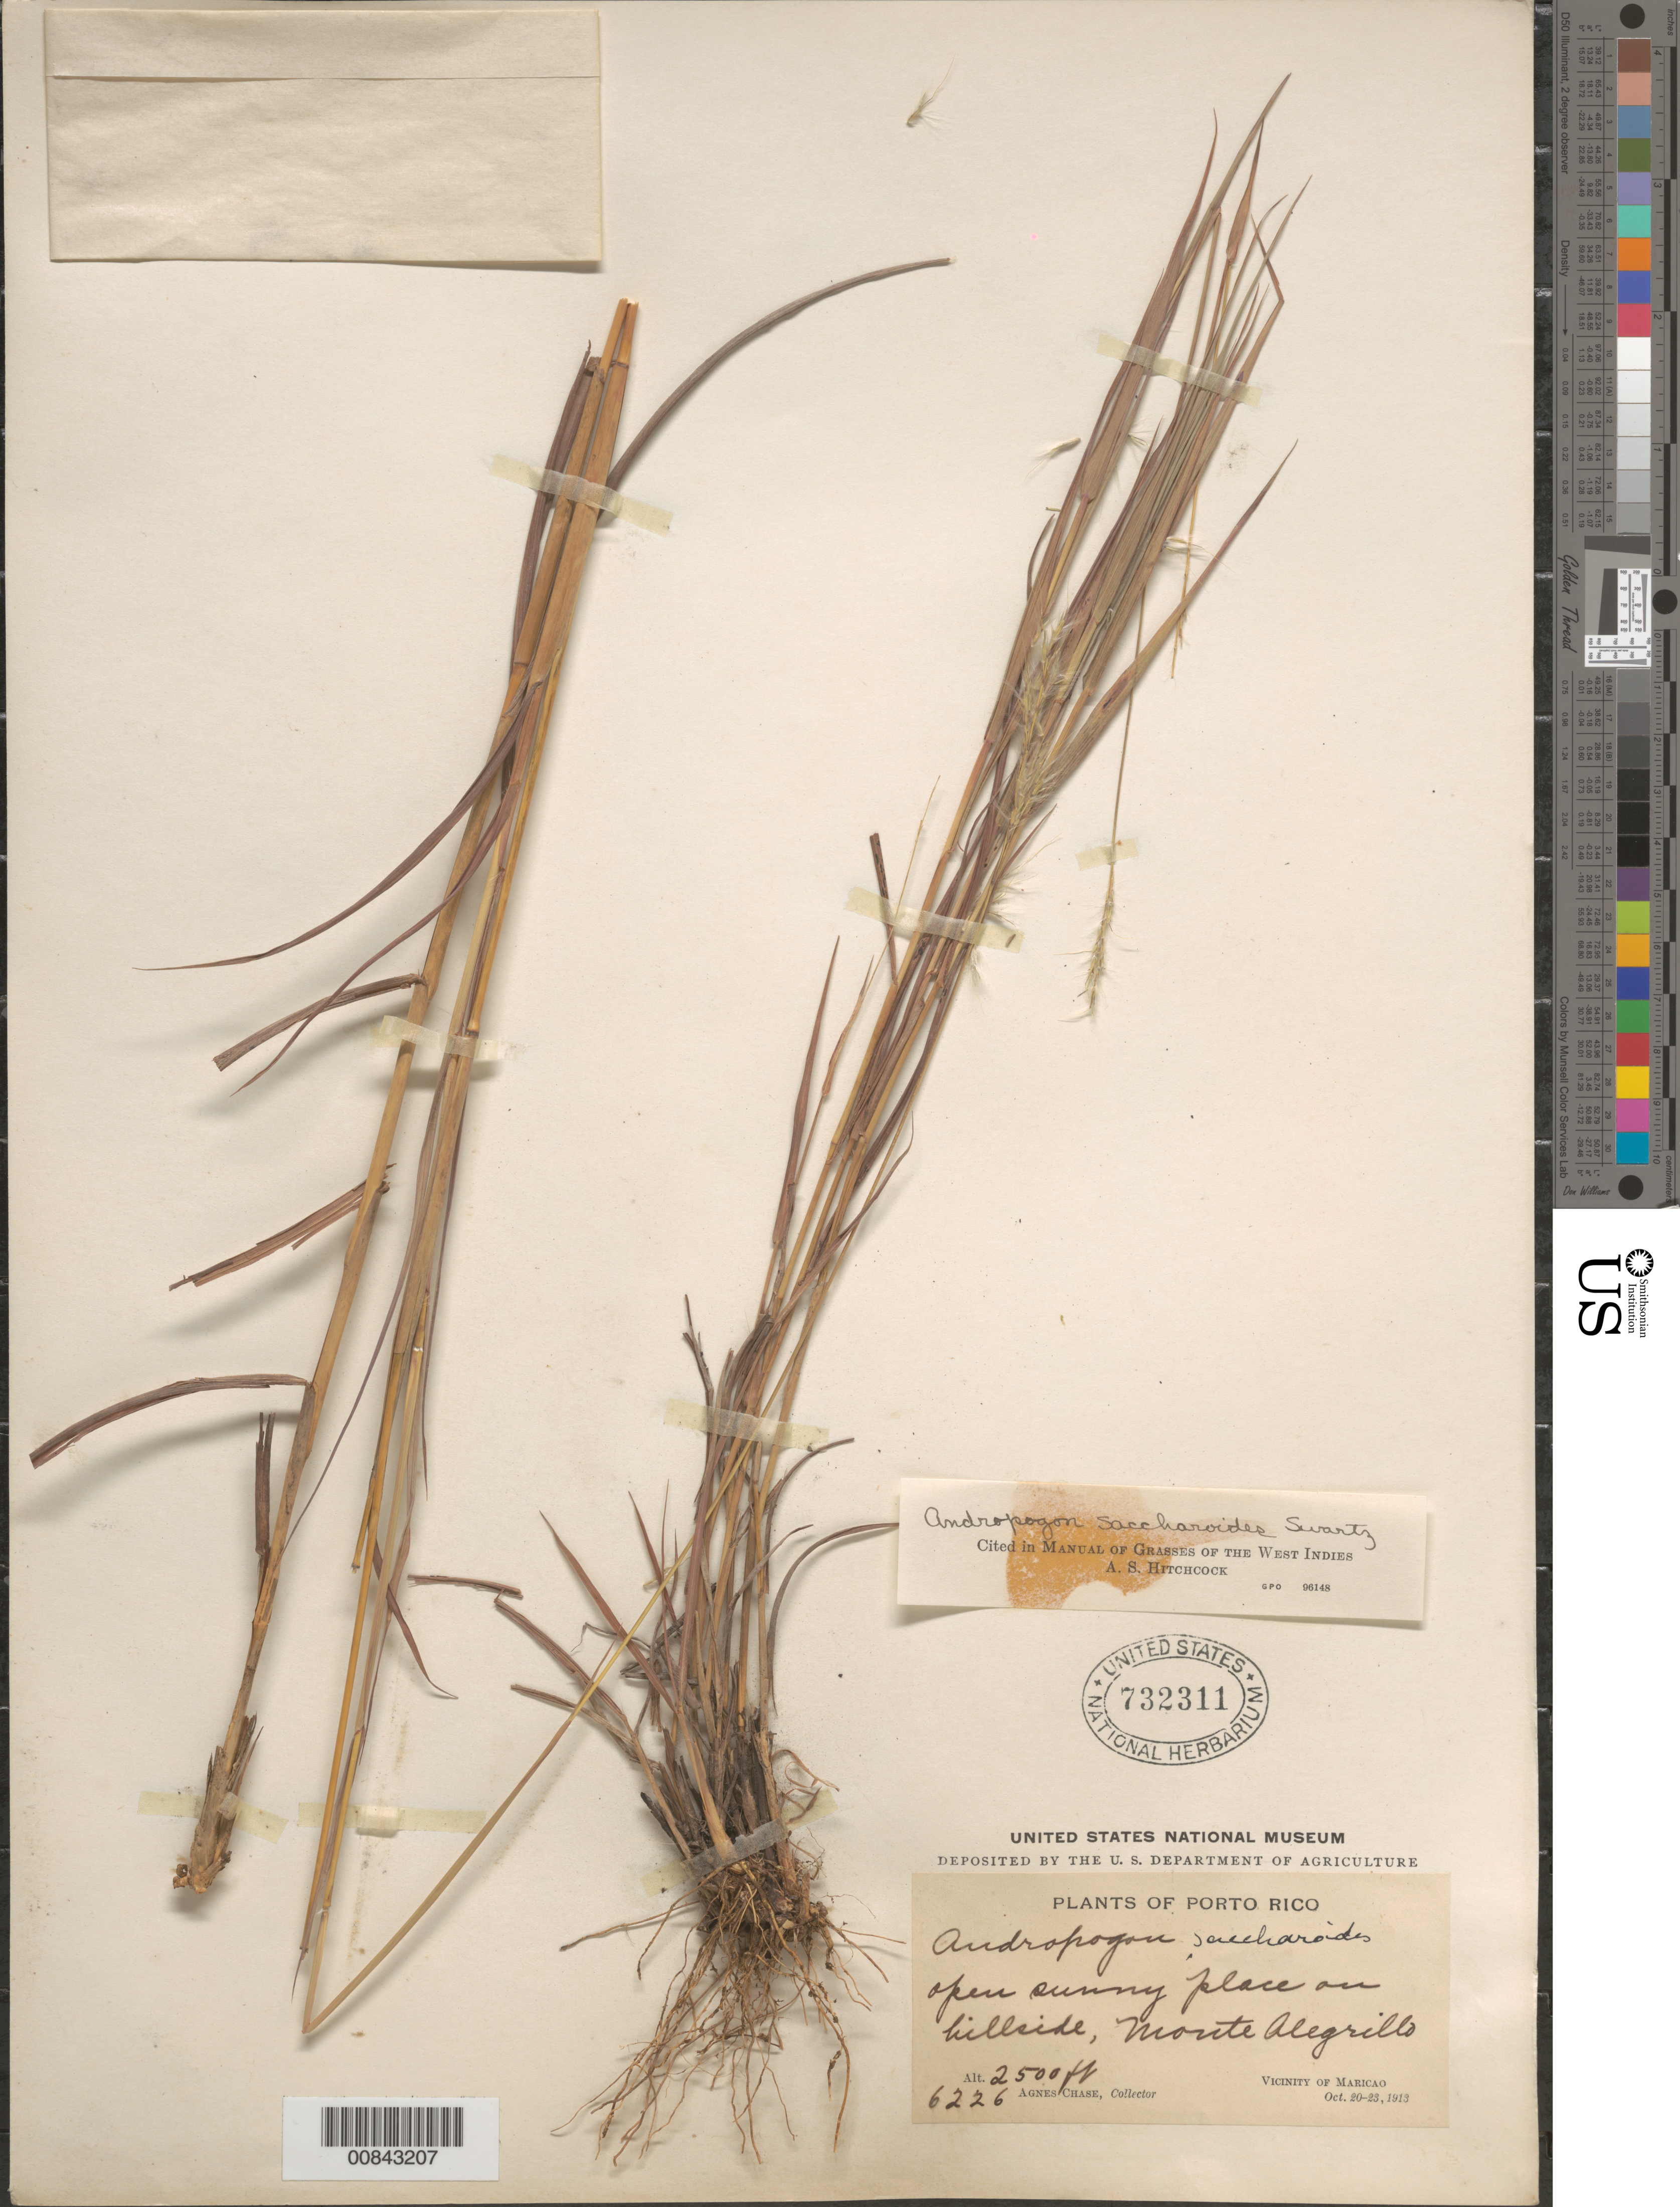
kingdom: Plantae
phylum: Tracheophyta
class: Liliopsida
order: Poales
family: Poaceae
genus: Bothriochloa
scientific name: Bothriochloa saccharoides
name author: (Sw.) Rydb.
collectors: A. Chase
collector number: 6226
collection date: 1913-10-20/1913-10-23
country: Puerto Rico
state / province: Maricao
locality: Porto Rico. Open sunny place on hillside, Monte Alegrillo. Vicinity of Maricao.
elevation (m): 762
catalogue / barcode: US 732311